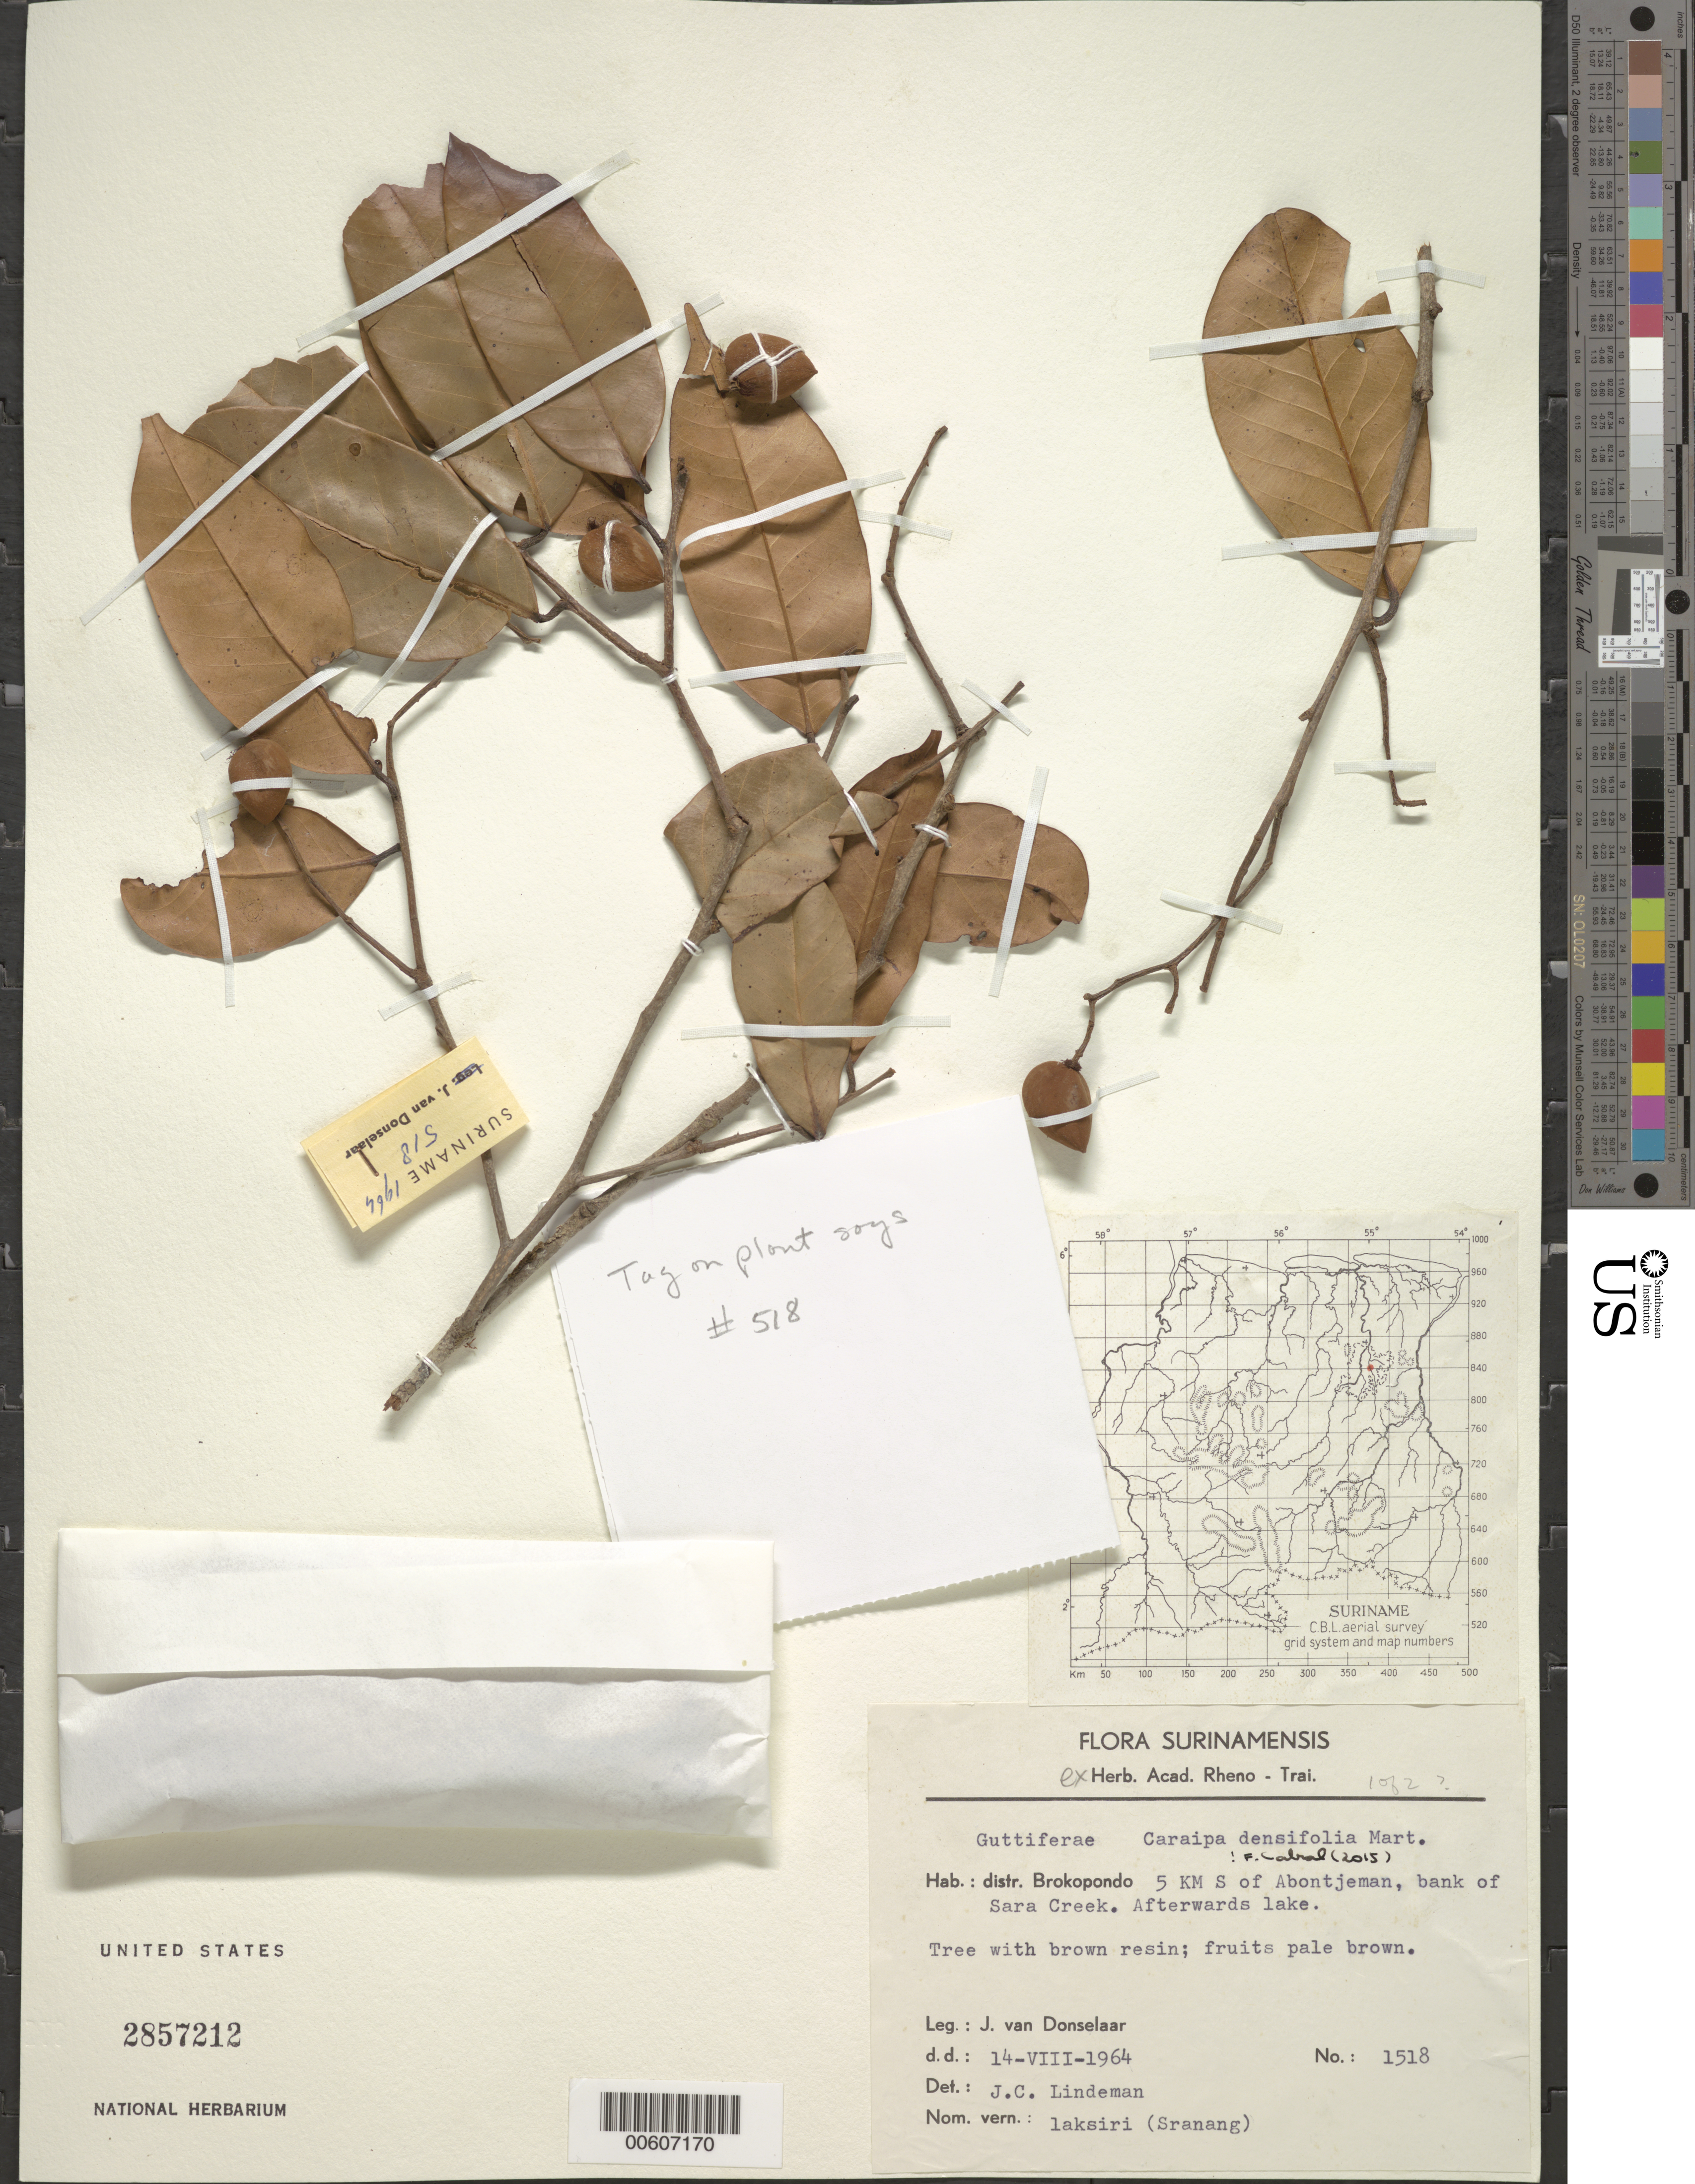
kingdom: Plantae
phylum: Tracheophyta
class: Magnoliopsida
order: Malpighiales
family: Calophyllaceae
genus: Caraipa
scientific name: Caraipa densifolia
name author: Mart.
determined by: Pipoly, J. J., III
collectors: J. Donselaar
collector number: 1518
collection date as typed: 14-Aug-64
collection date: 1964-08-14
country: Suriname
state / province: Brokopondo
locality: Sacracreek, 5 km S of Abontjeman. Brokopondo, artificial lake area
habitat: Riverbank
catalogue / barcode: US 2857212